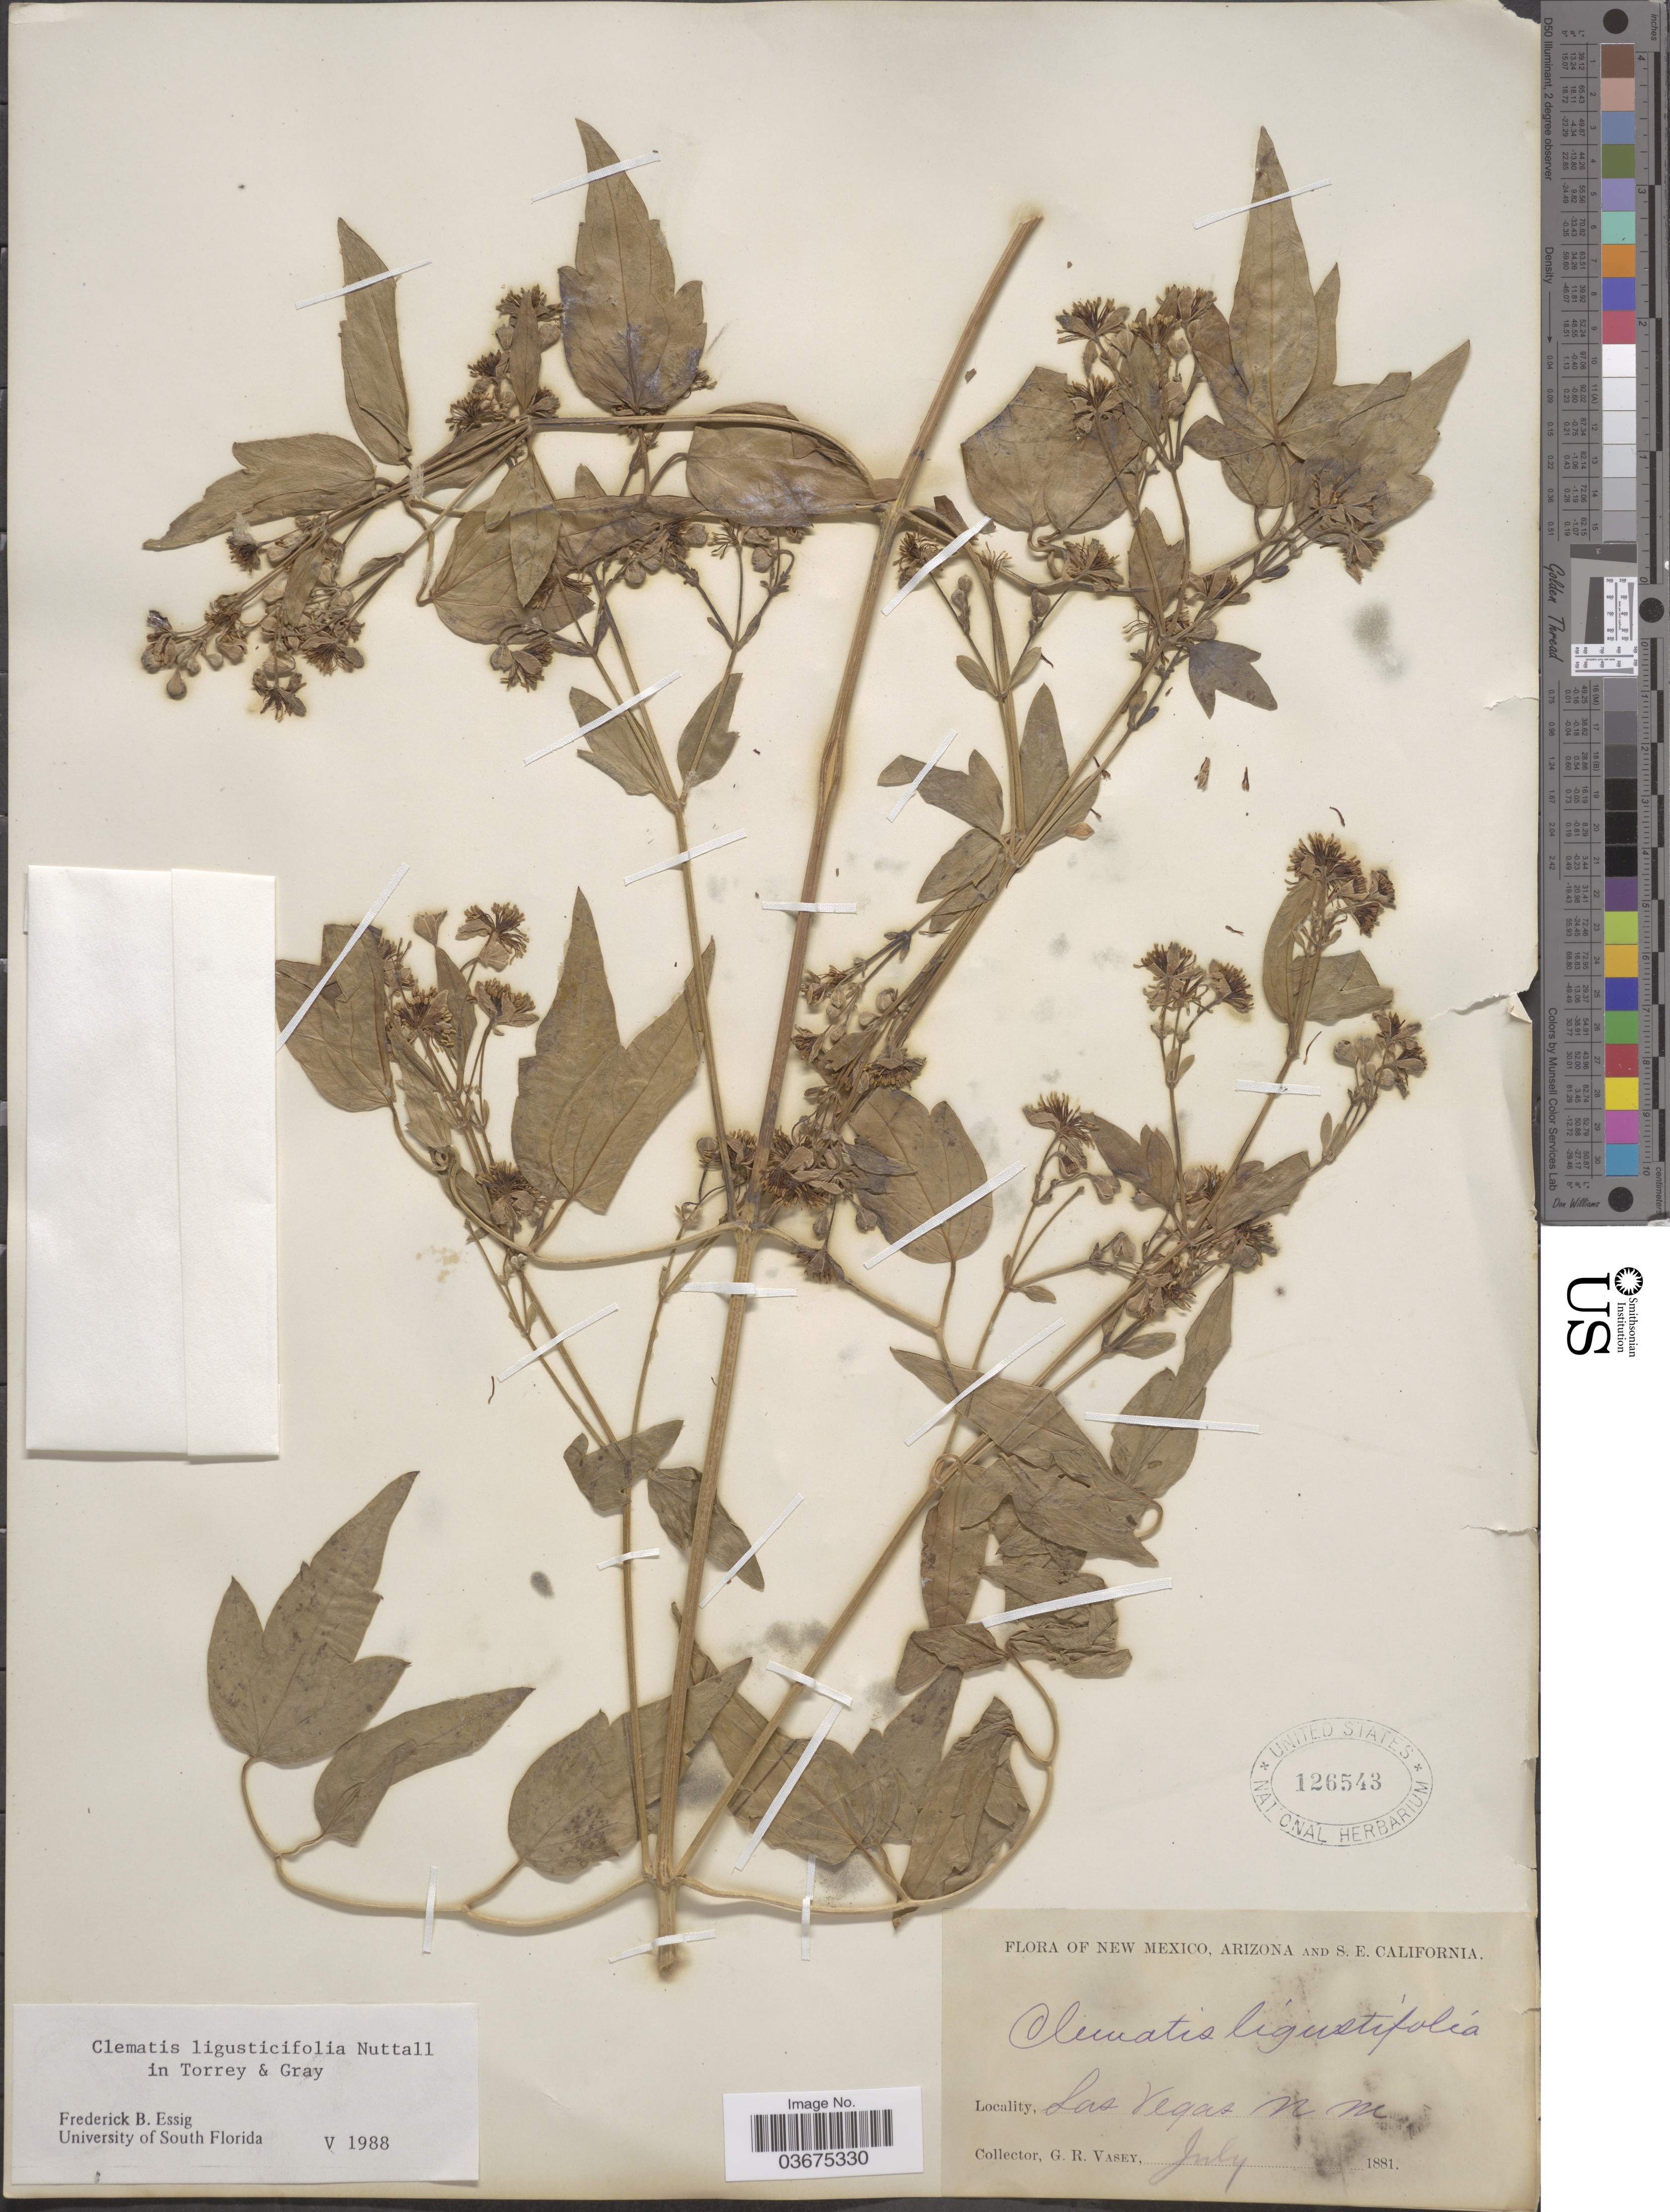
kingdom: Plantae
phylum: Tracheophyta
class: Magnoliopsida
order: Ranunculales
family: Ranunculaceae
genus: Clematis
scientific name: Clematis ligusticifolia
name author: Nutt.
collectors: G. R. Vasey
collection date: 1881-07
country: United States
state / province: New Mexico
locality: Las Vegas.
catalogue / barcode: US 126543